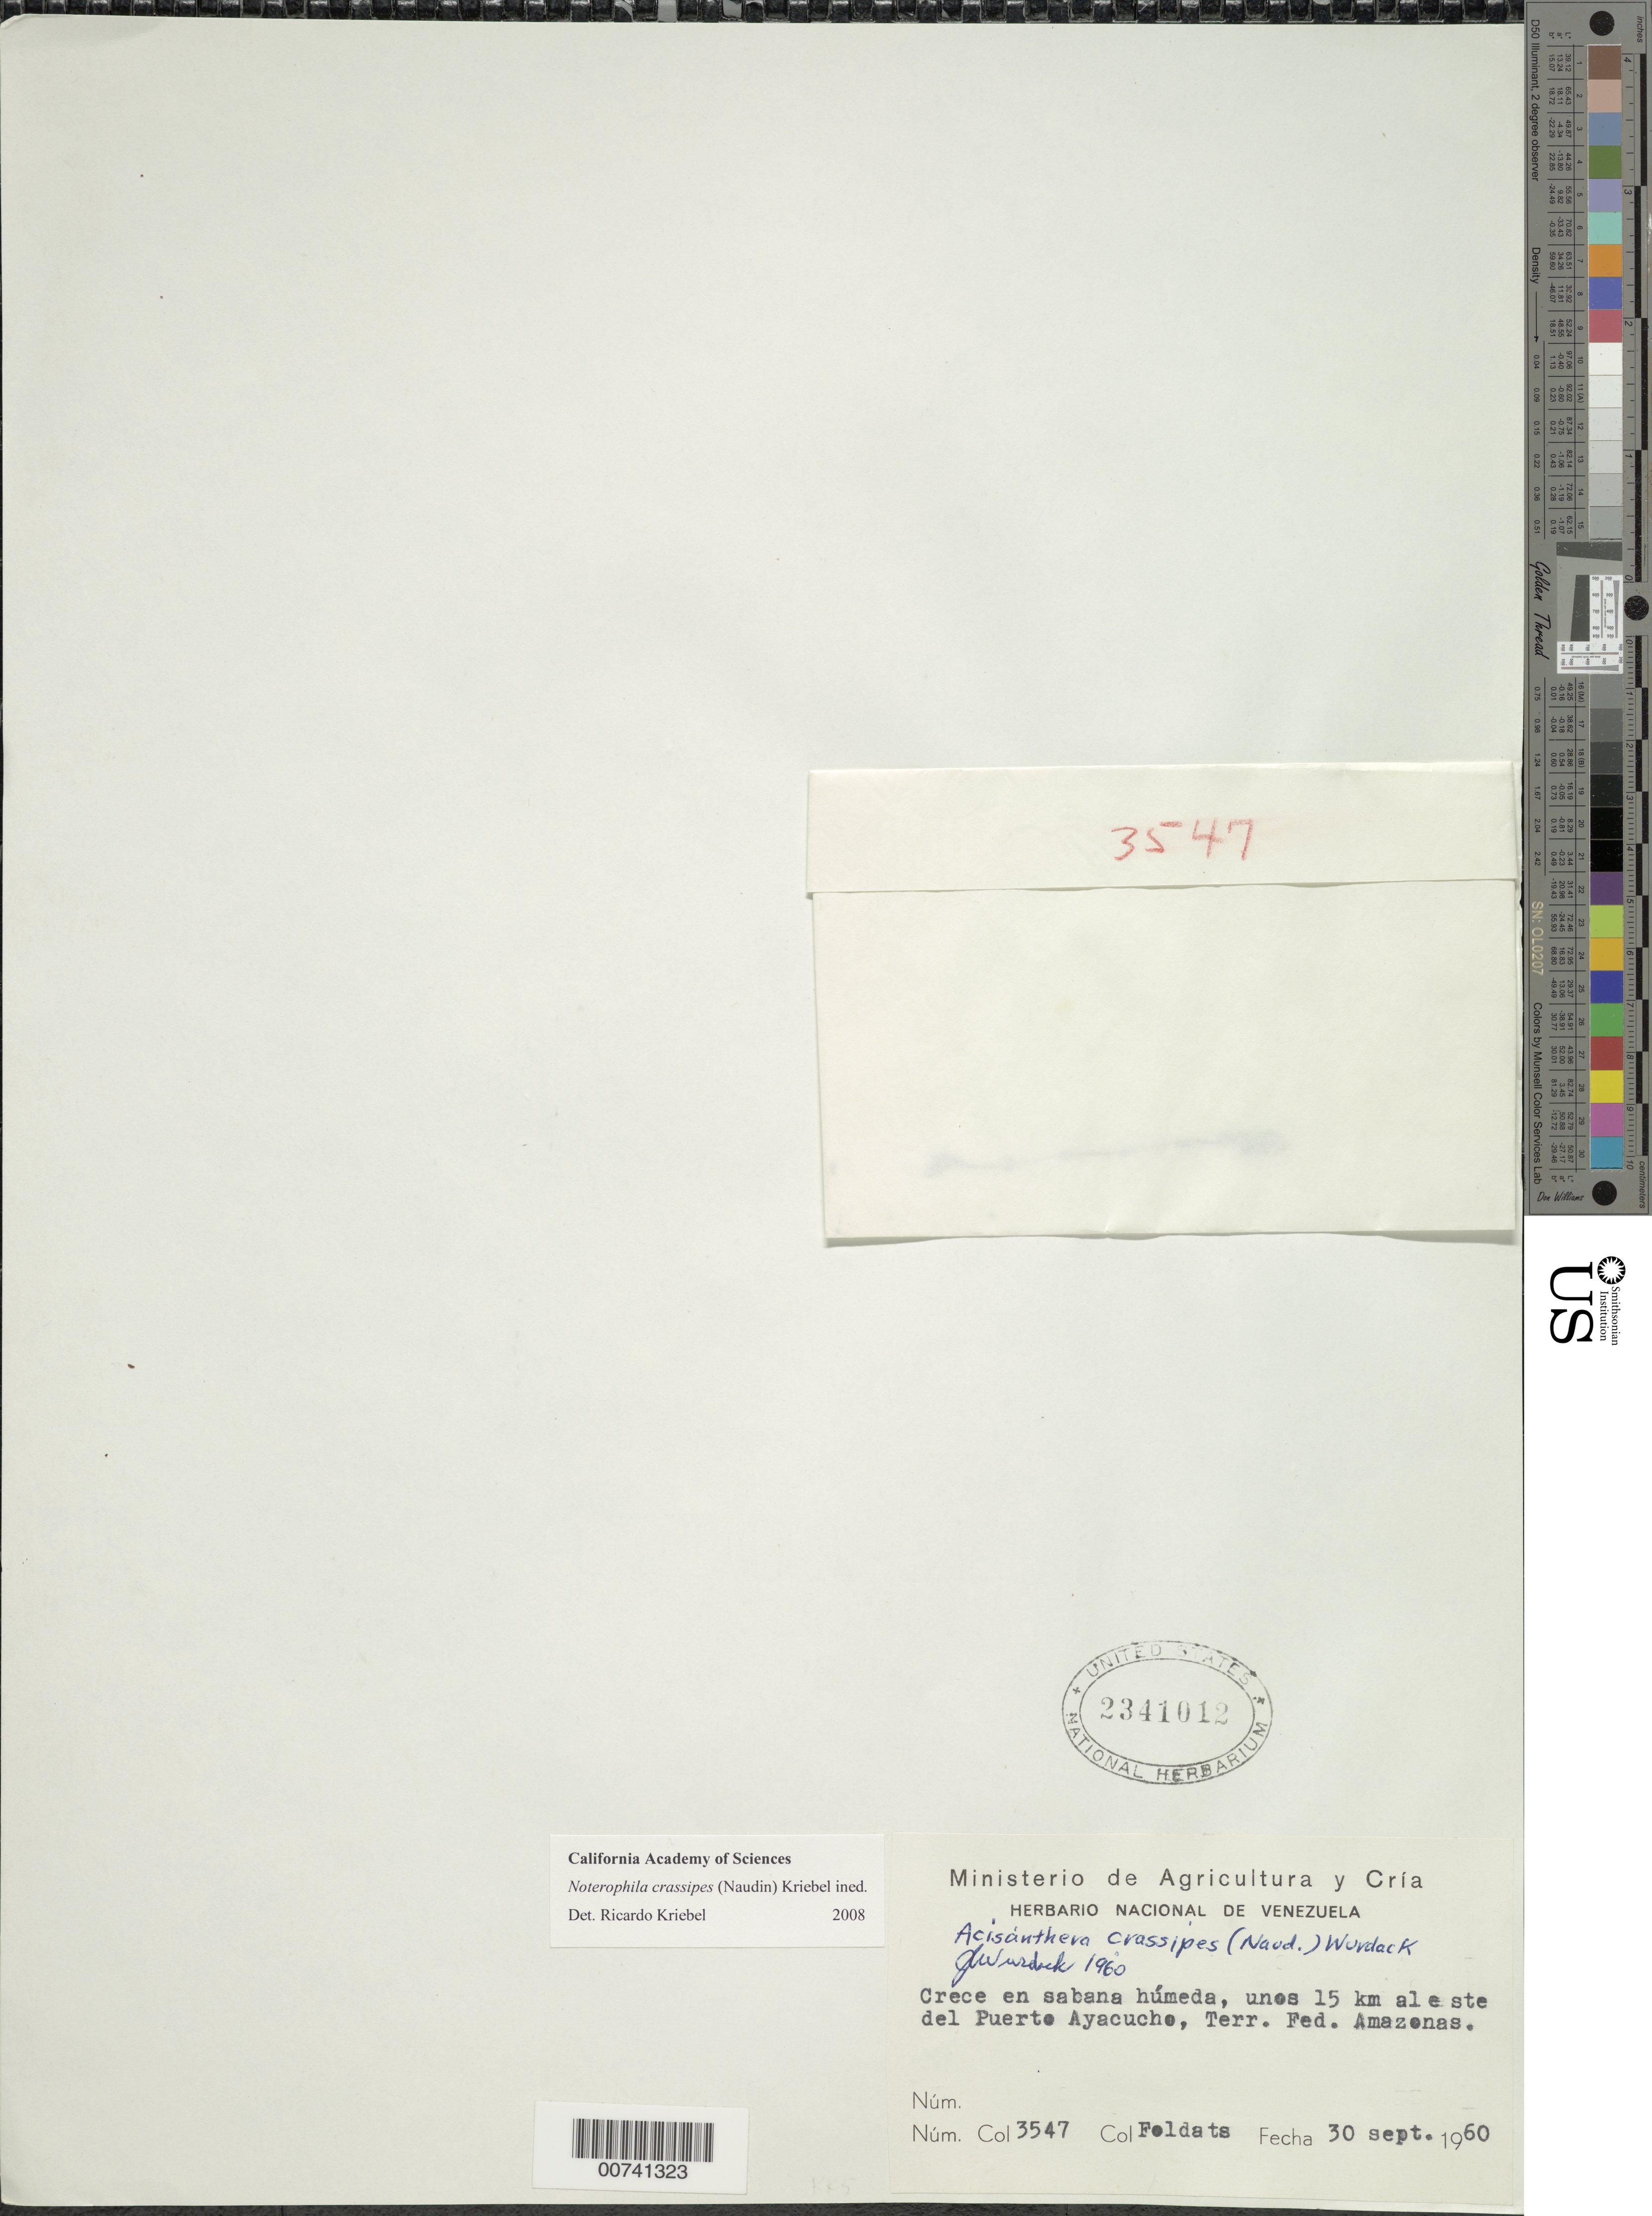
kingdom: Plantae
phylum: Tracheophyta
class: Magnoliopsida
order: Myrtales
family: Melastomataceae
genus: Noterophila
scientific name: Noterophila crassipes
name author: (Naudin) Kriebel & M.J. Rocha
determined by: Nunes da Silva, Diego, (RB), Jardim Botanico do Rio de Janeiro - Herbario (BRAZIL)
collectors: E. Foldats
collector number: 3547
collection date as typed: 30-Sep-60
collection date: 1960-09-30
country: Venezuela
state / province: Amazonas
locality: Puerto Ayacucho, 15 km E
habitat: Sabana húmeda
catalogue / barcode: US 2341012